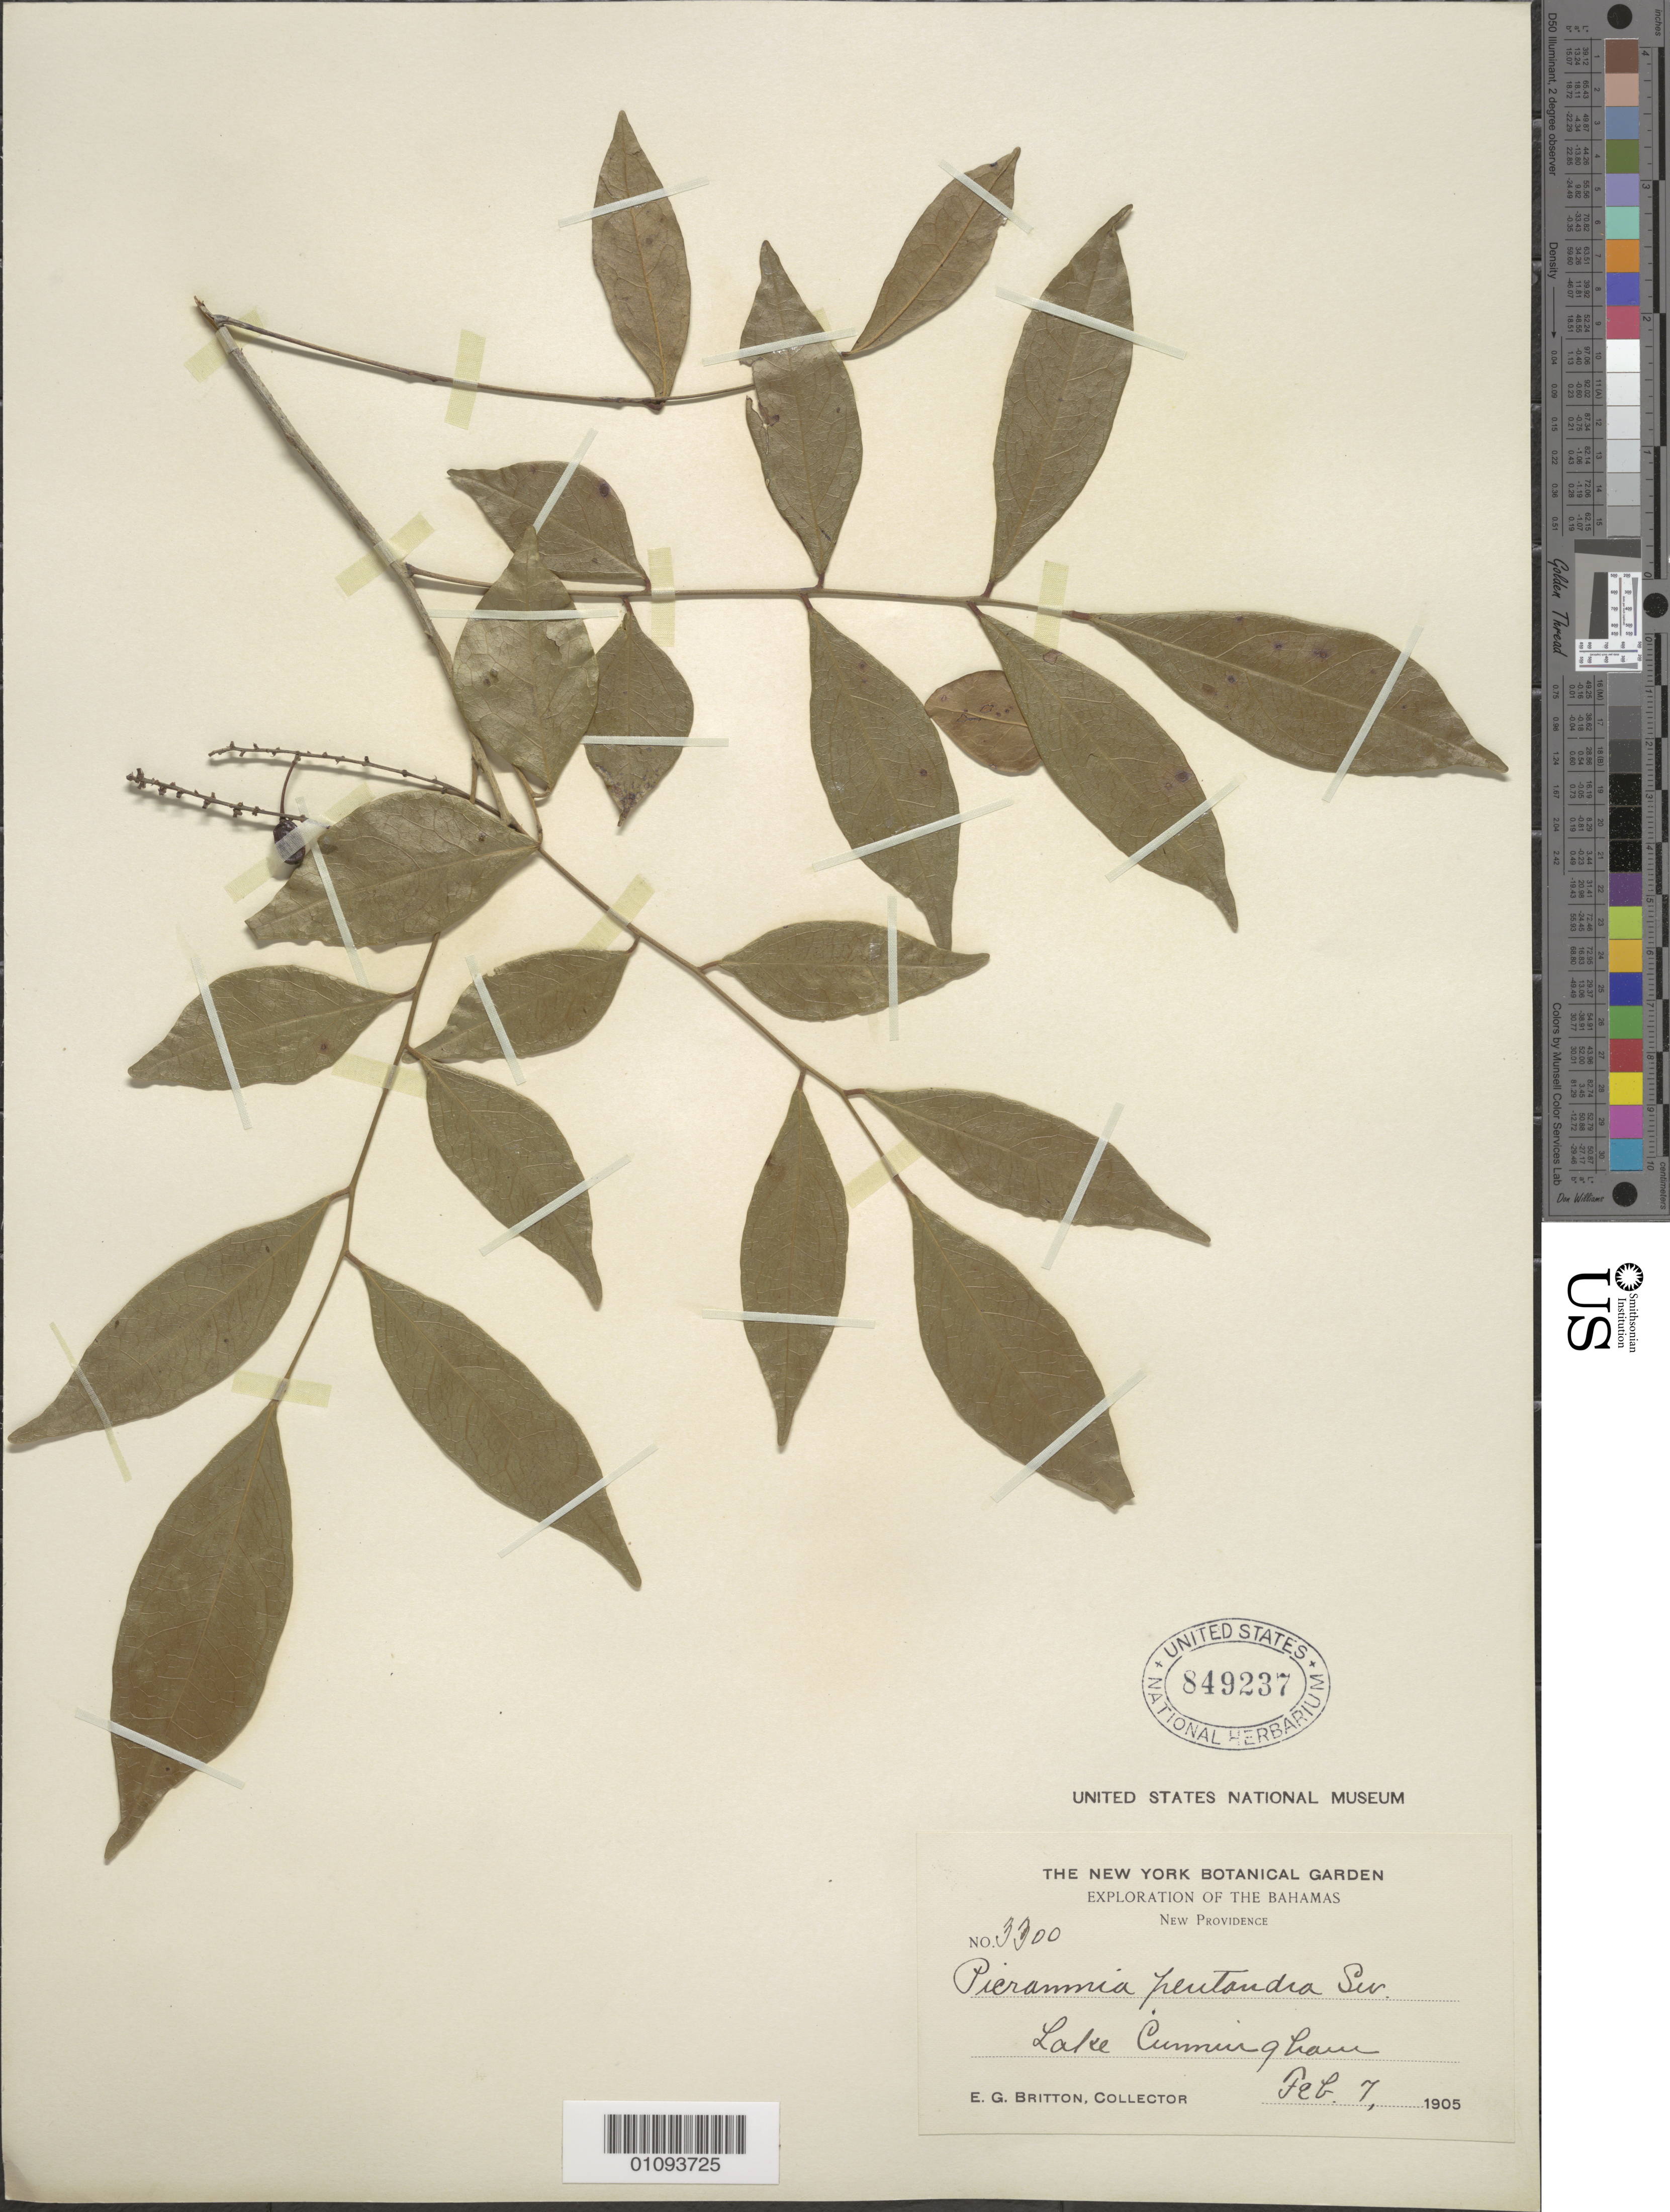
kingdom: Plantae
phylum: Tracheophyta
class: Magnoliopsida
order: Picramniales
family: Picramniaceae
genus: Picramnia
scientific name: Picramnia pentandra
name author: Sw.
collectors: E. G. Britton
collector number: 3300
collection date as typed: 07 Feb 1905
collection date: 1905-02-07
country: Bahamas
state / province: New Providence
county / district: Nassau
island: New Providence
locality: Lake Cunningham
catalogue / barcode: US 849237